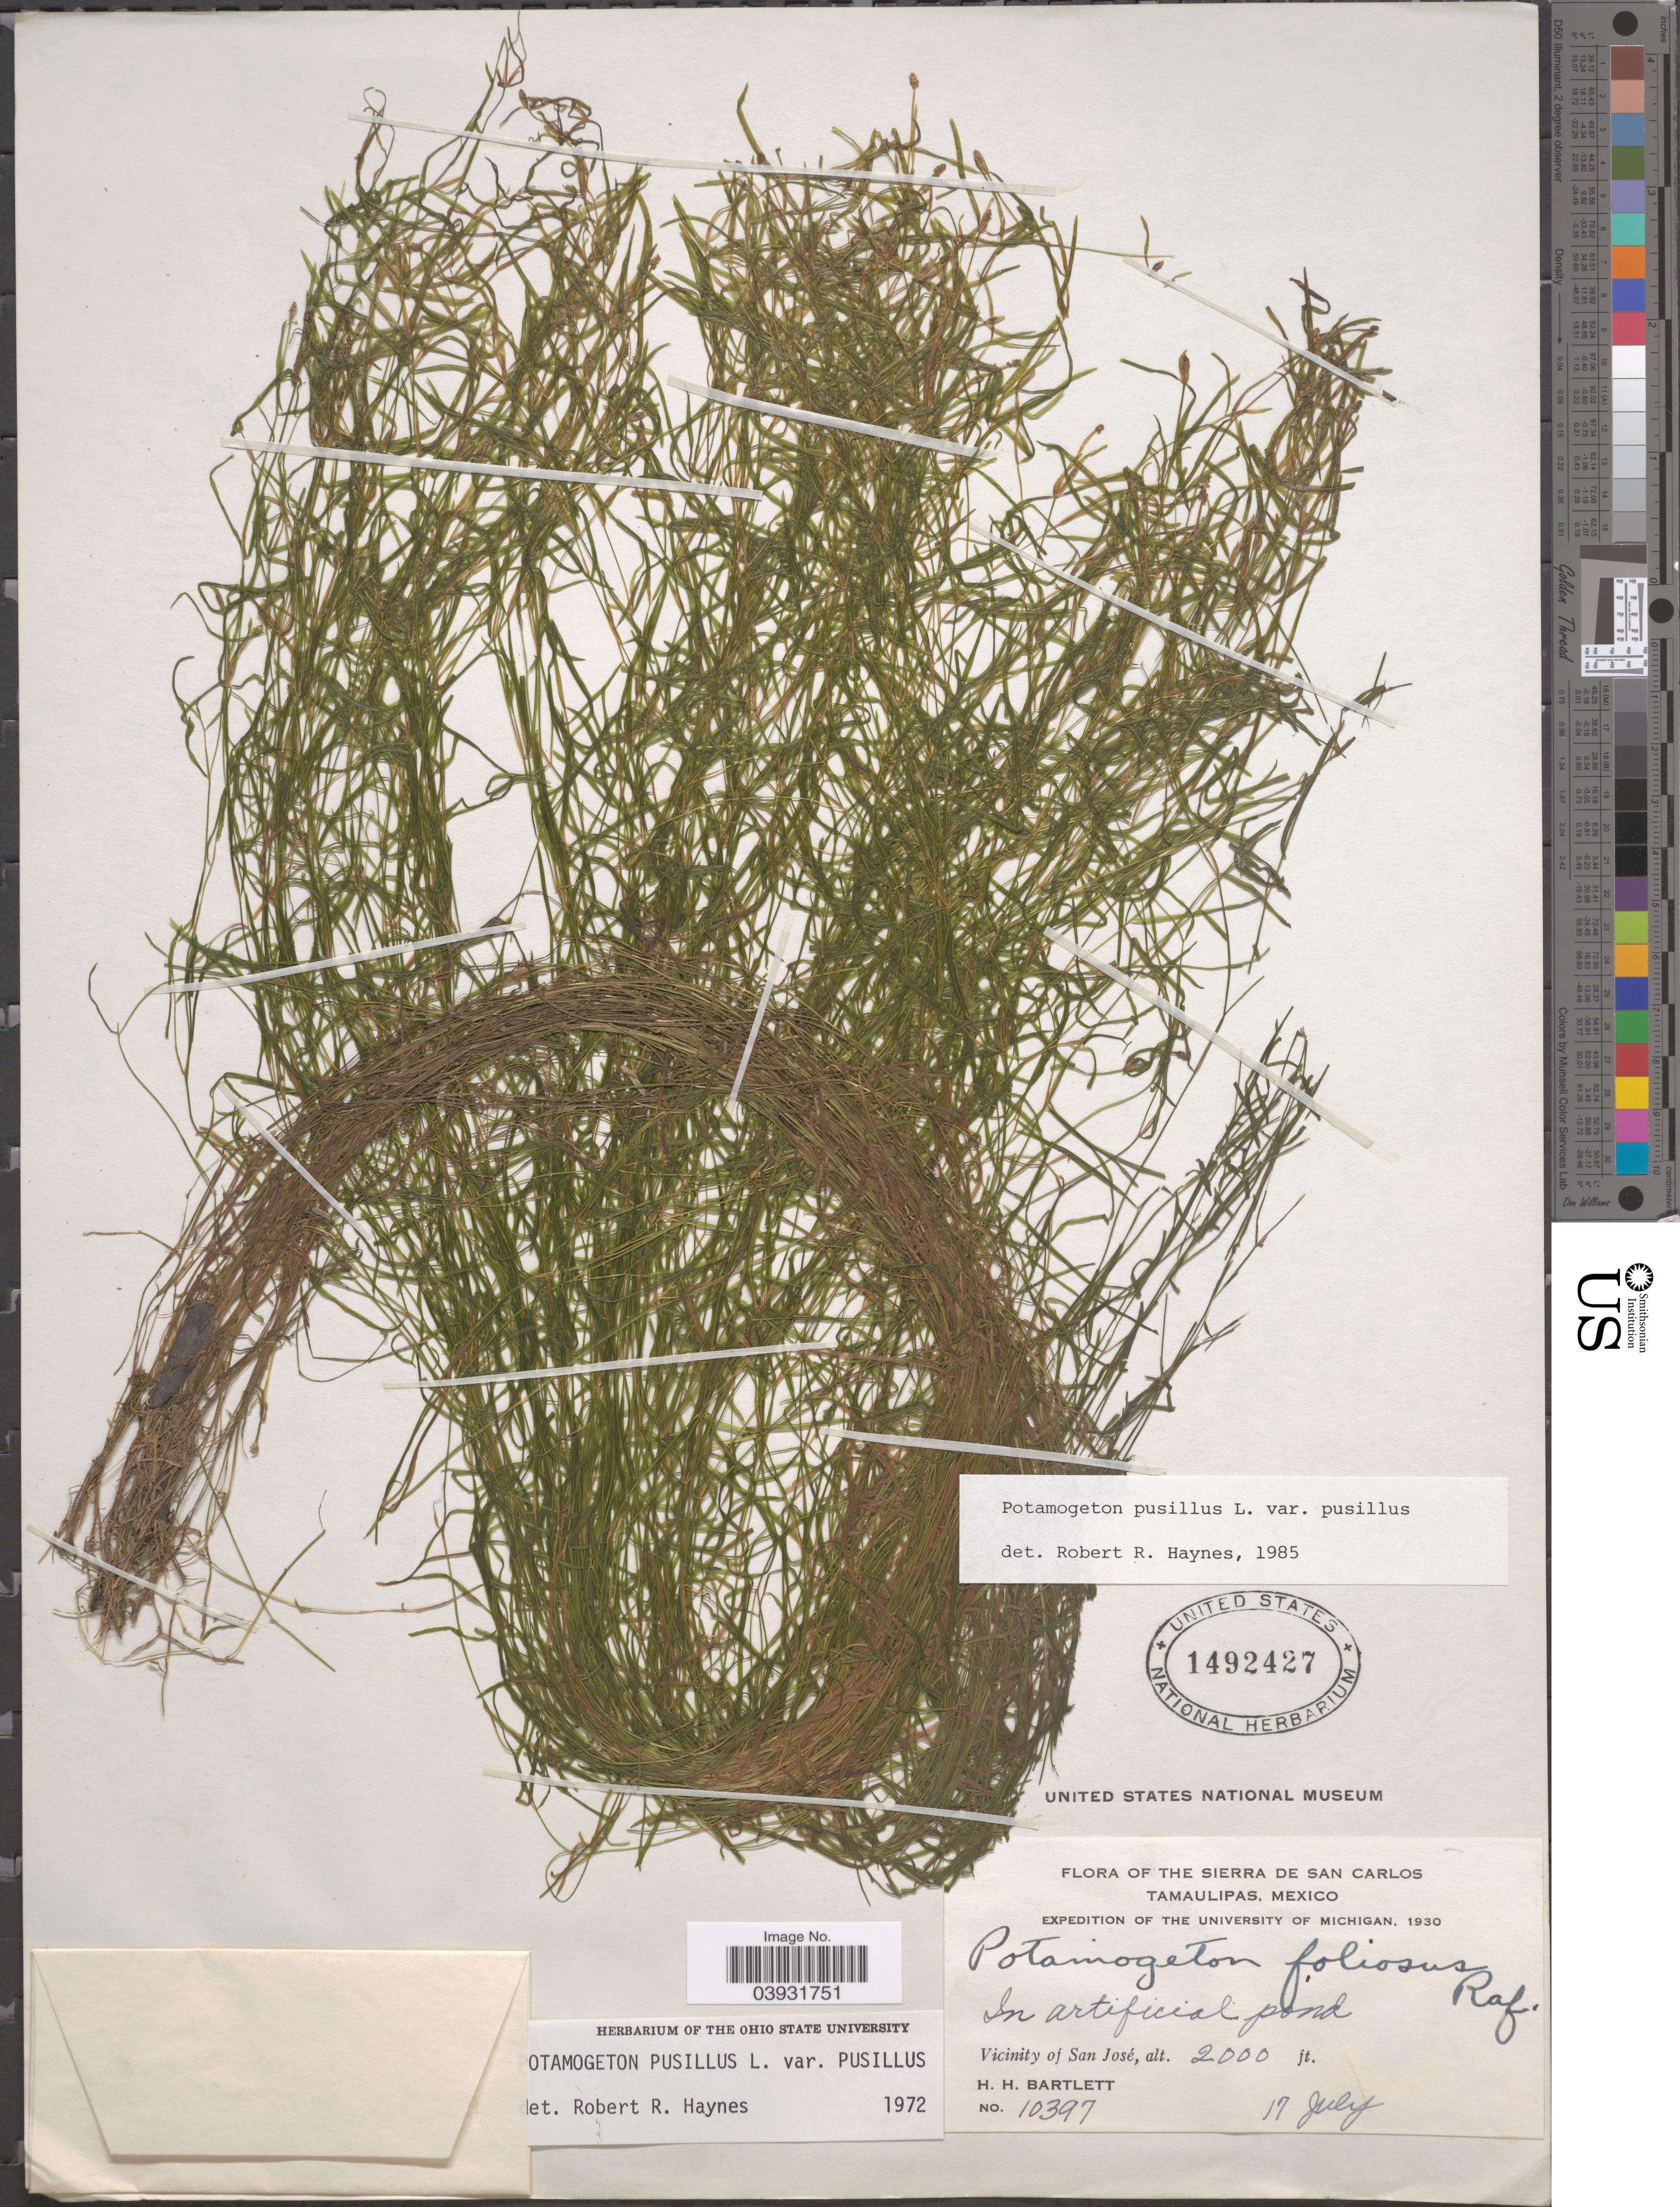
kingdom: Plantae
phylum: Tracheophyta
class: Liliopsida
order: Alismatales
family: Potamogetonaceae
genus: Potamogeton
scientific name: Potamogeton pusillus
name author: L.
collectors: H. H. Bartlett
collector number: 10397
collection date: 1930-07-17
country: Mexico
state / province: Tamaulipas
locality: The Sierra de San Carlos. Vicinity of San José.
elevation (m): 610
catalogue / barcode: US 1492427